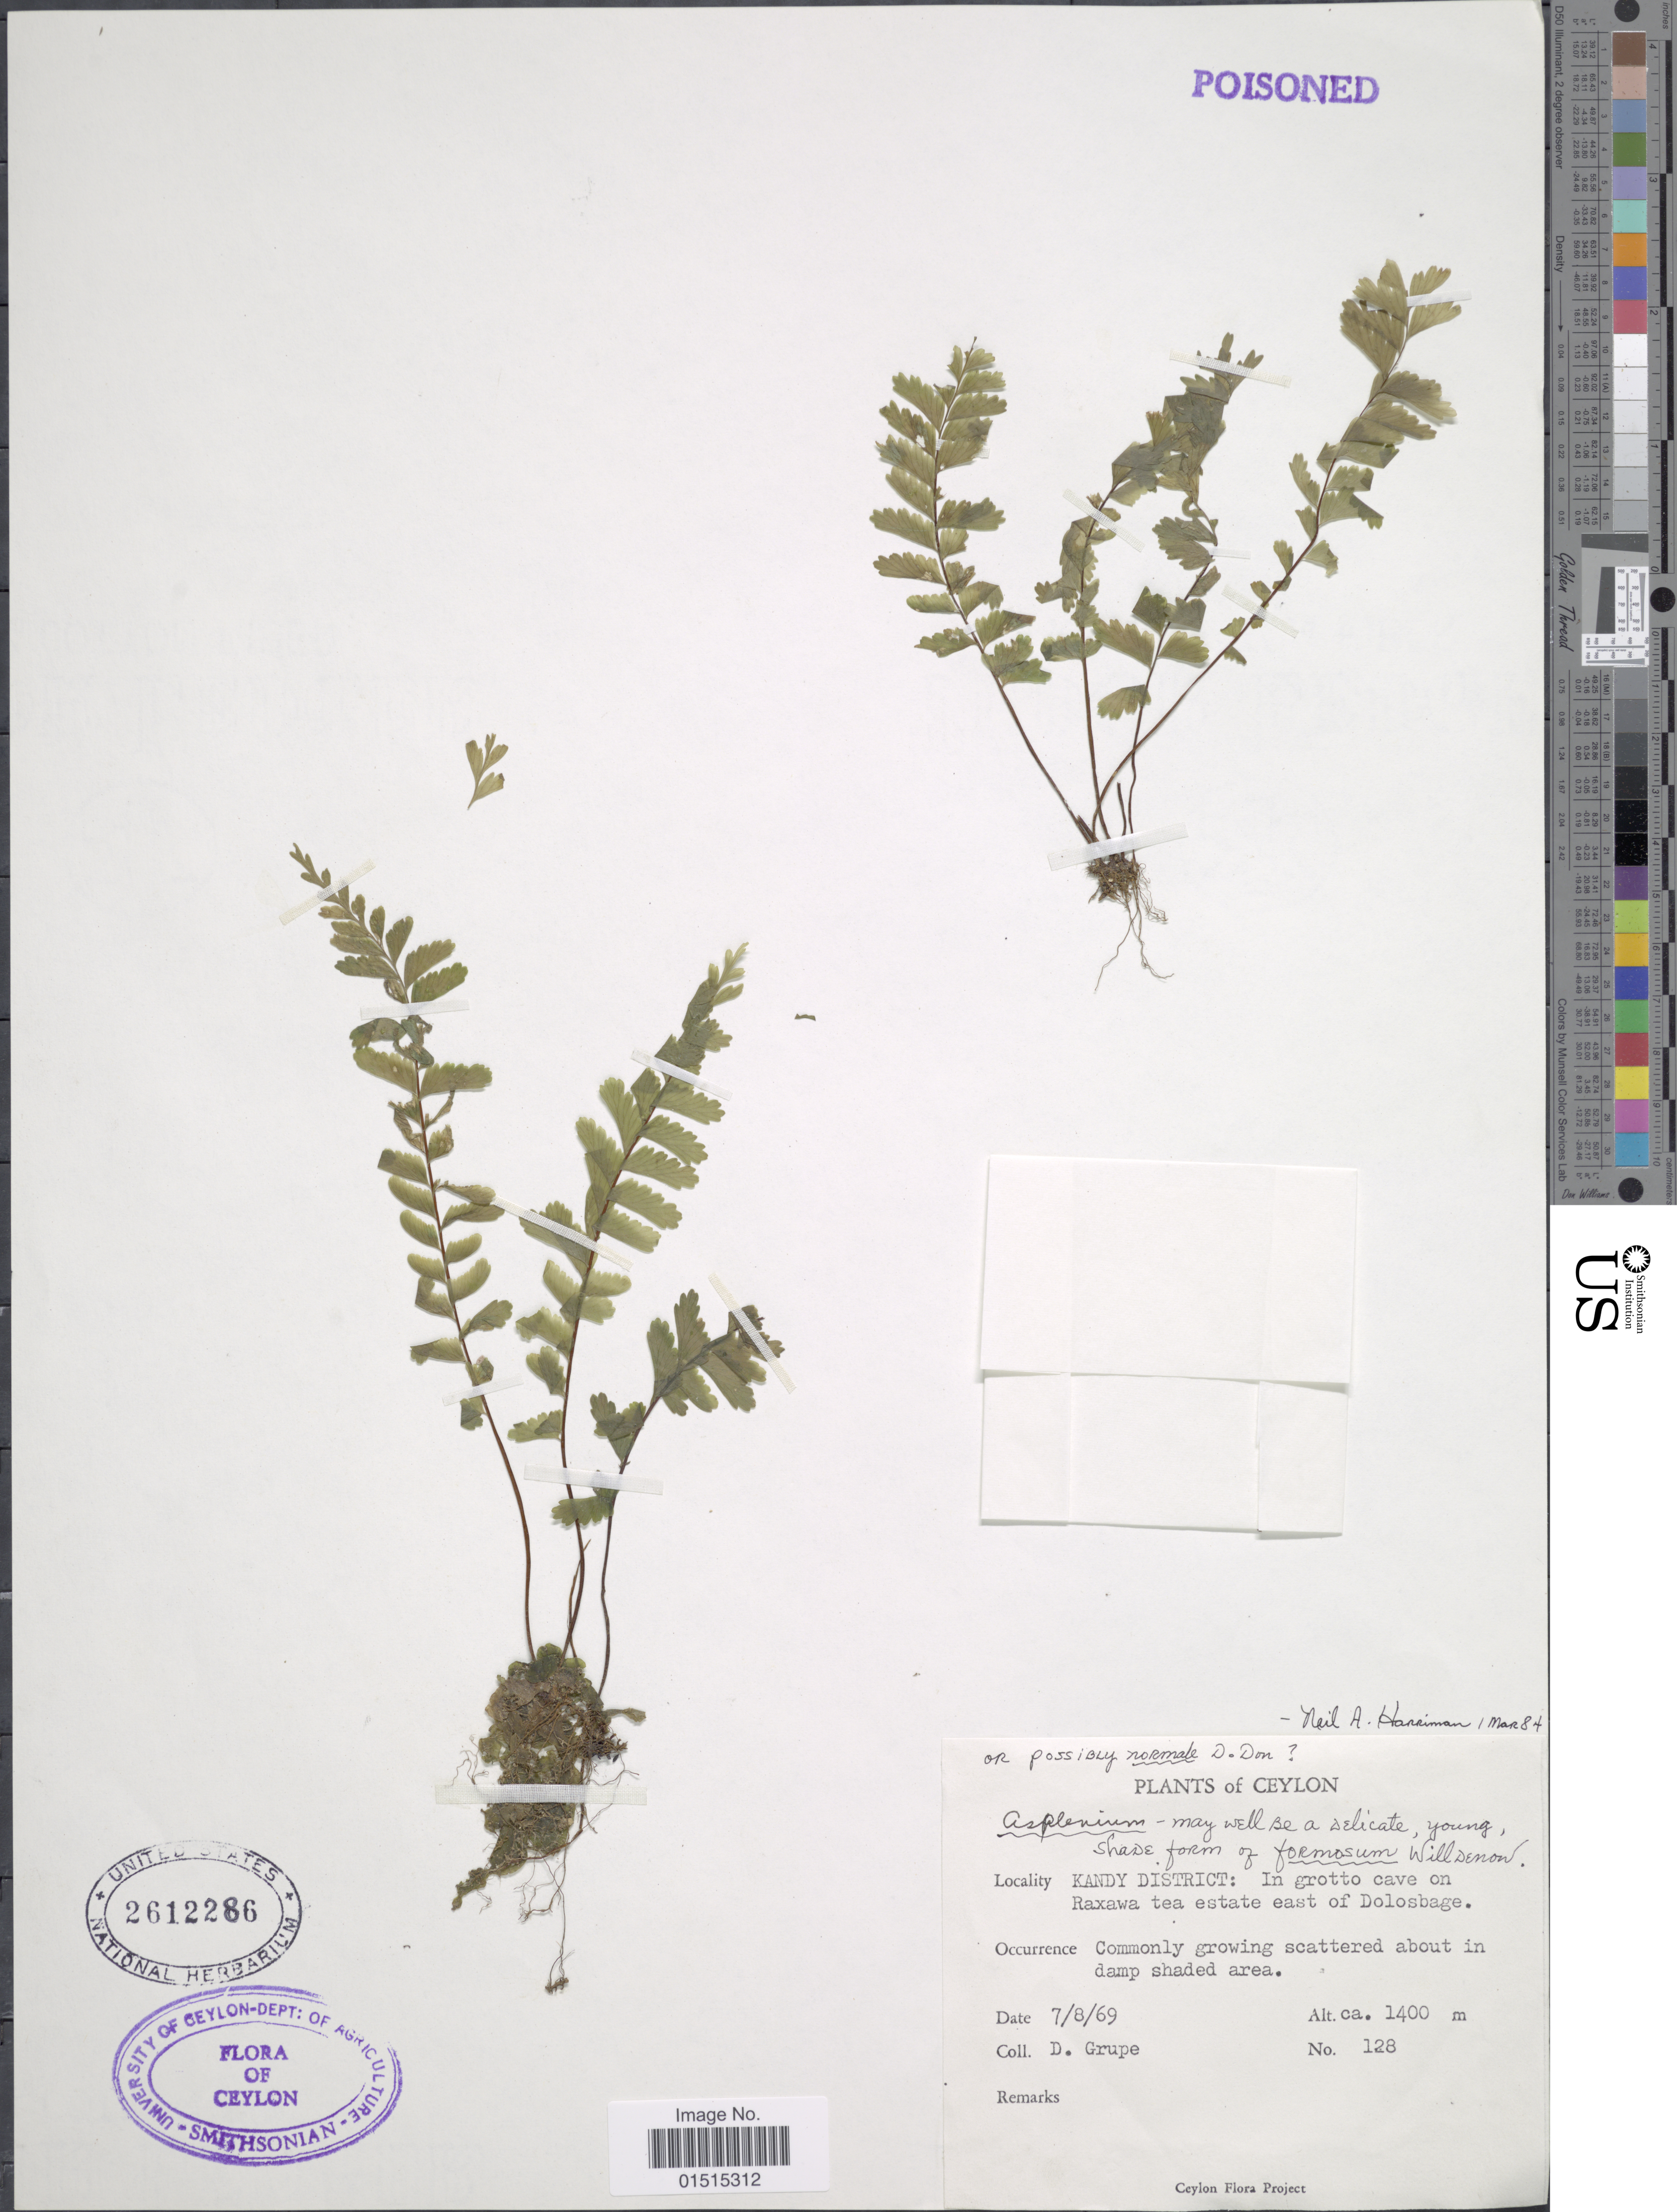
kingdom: Plantae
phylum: Tracheophyta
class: Polypodiopsida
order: Polypodiales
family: Aspleniaceae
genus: Asplenium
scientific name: Asplenium normale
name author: D. Don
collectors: D. Grupe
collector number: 128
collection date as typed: Transcribed d/m/y: 7/8/69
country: Sri Lanka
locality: Ceylon, Kandy District: in grotto cave on Raxawa tea estate east of Dolosbage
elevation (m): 1400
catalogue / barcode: US 2612286